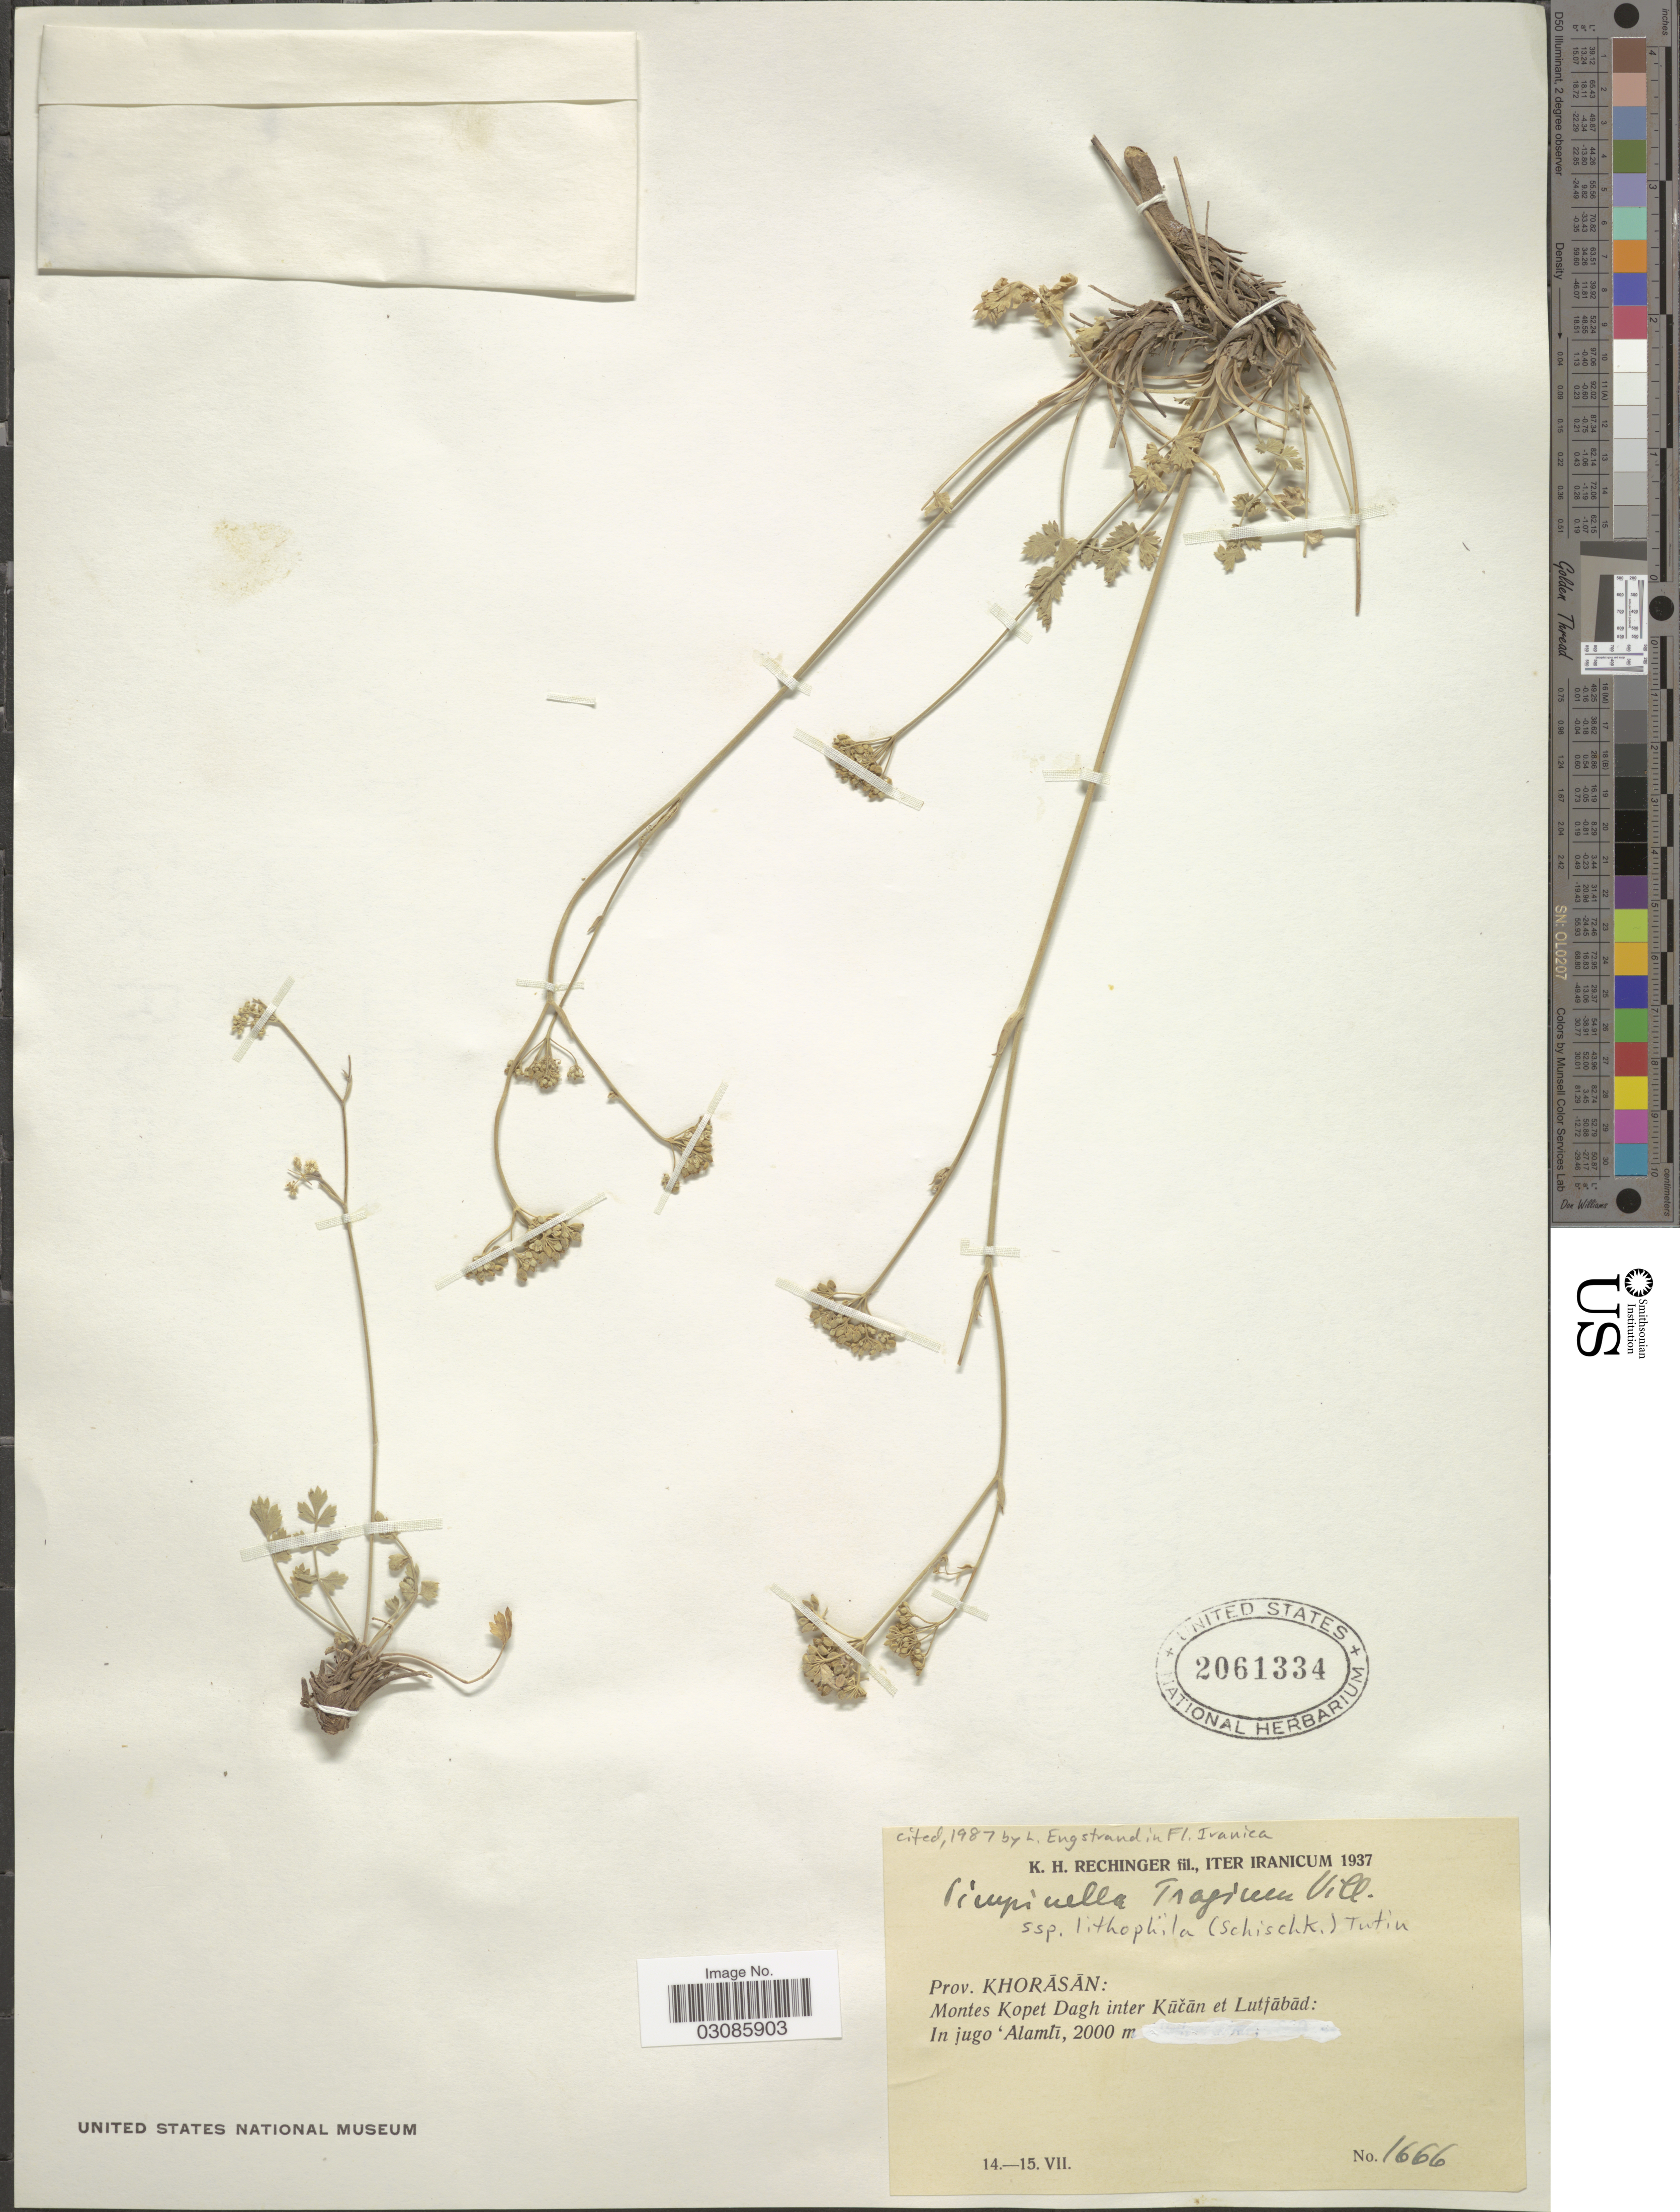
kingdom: Plantae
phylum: Tracheophyta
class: Magnoliopsida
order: Apiales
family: Apiaceae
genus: Pimpinella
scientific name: Pimpinella tragium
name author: Vill.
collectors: K. H. Rechinger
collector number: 1666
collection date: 1937-07-14/1937-07-15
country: Iran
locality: Prov. Khorasan: Montes Kopet Dagh inter Kucan et Lutfabad: In jugo Alamti.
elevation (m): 2000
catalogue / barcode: US 2061334